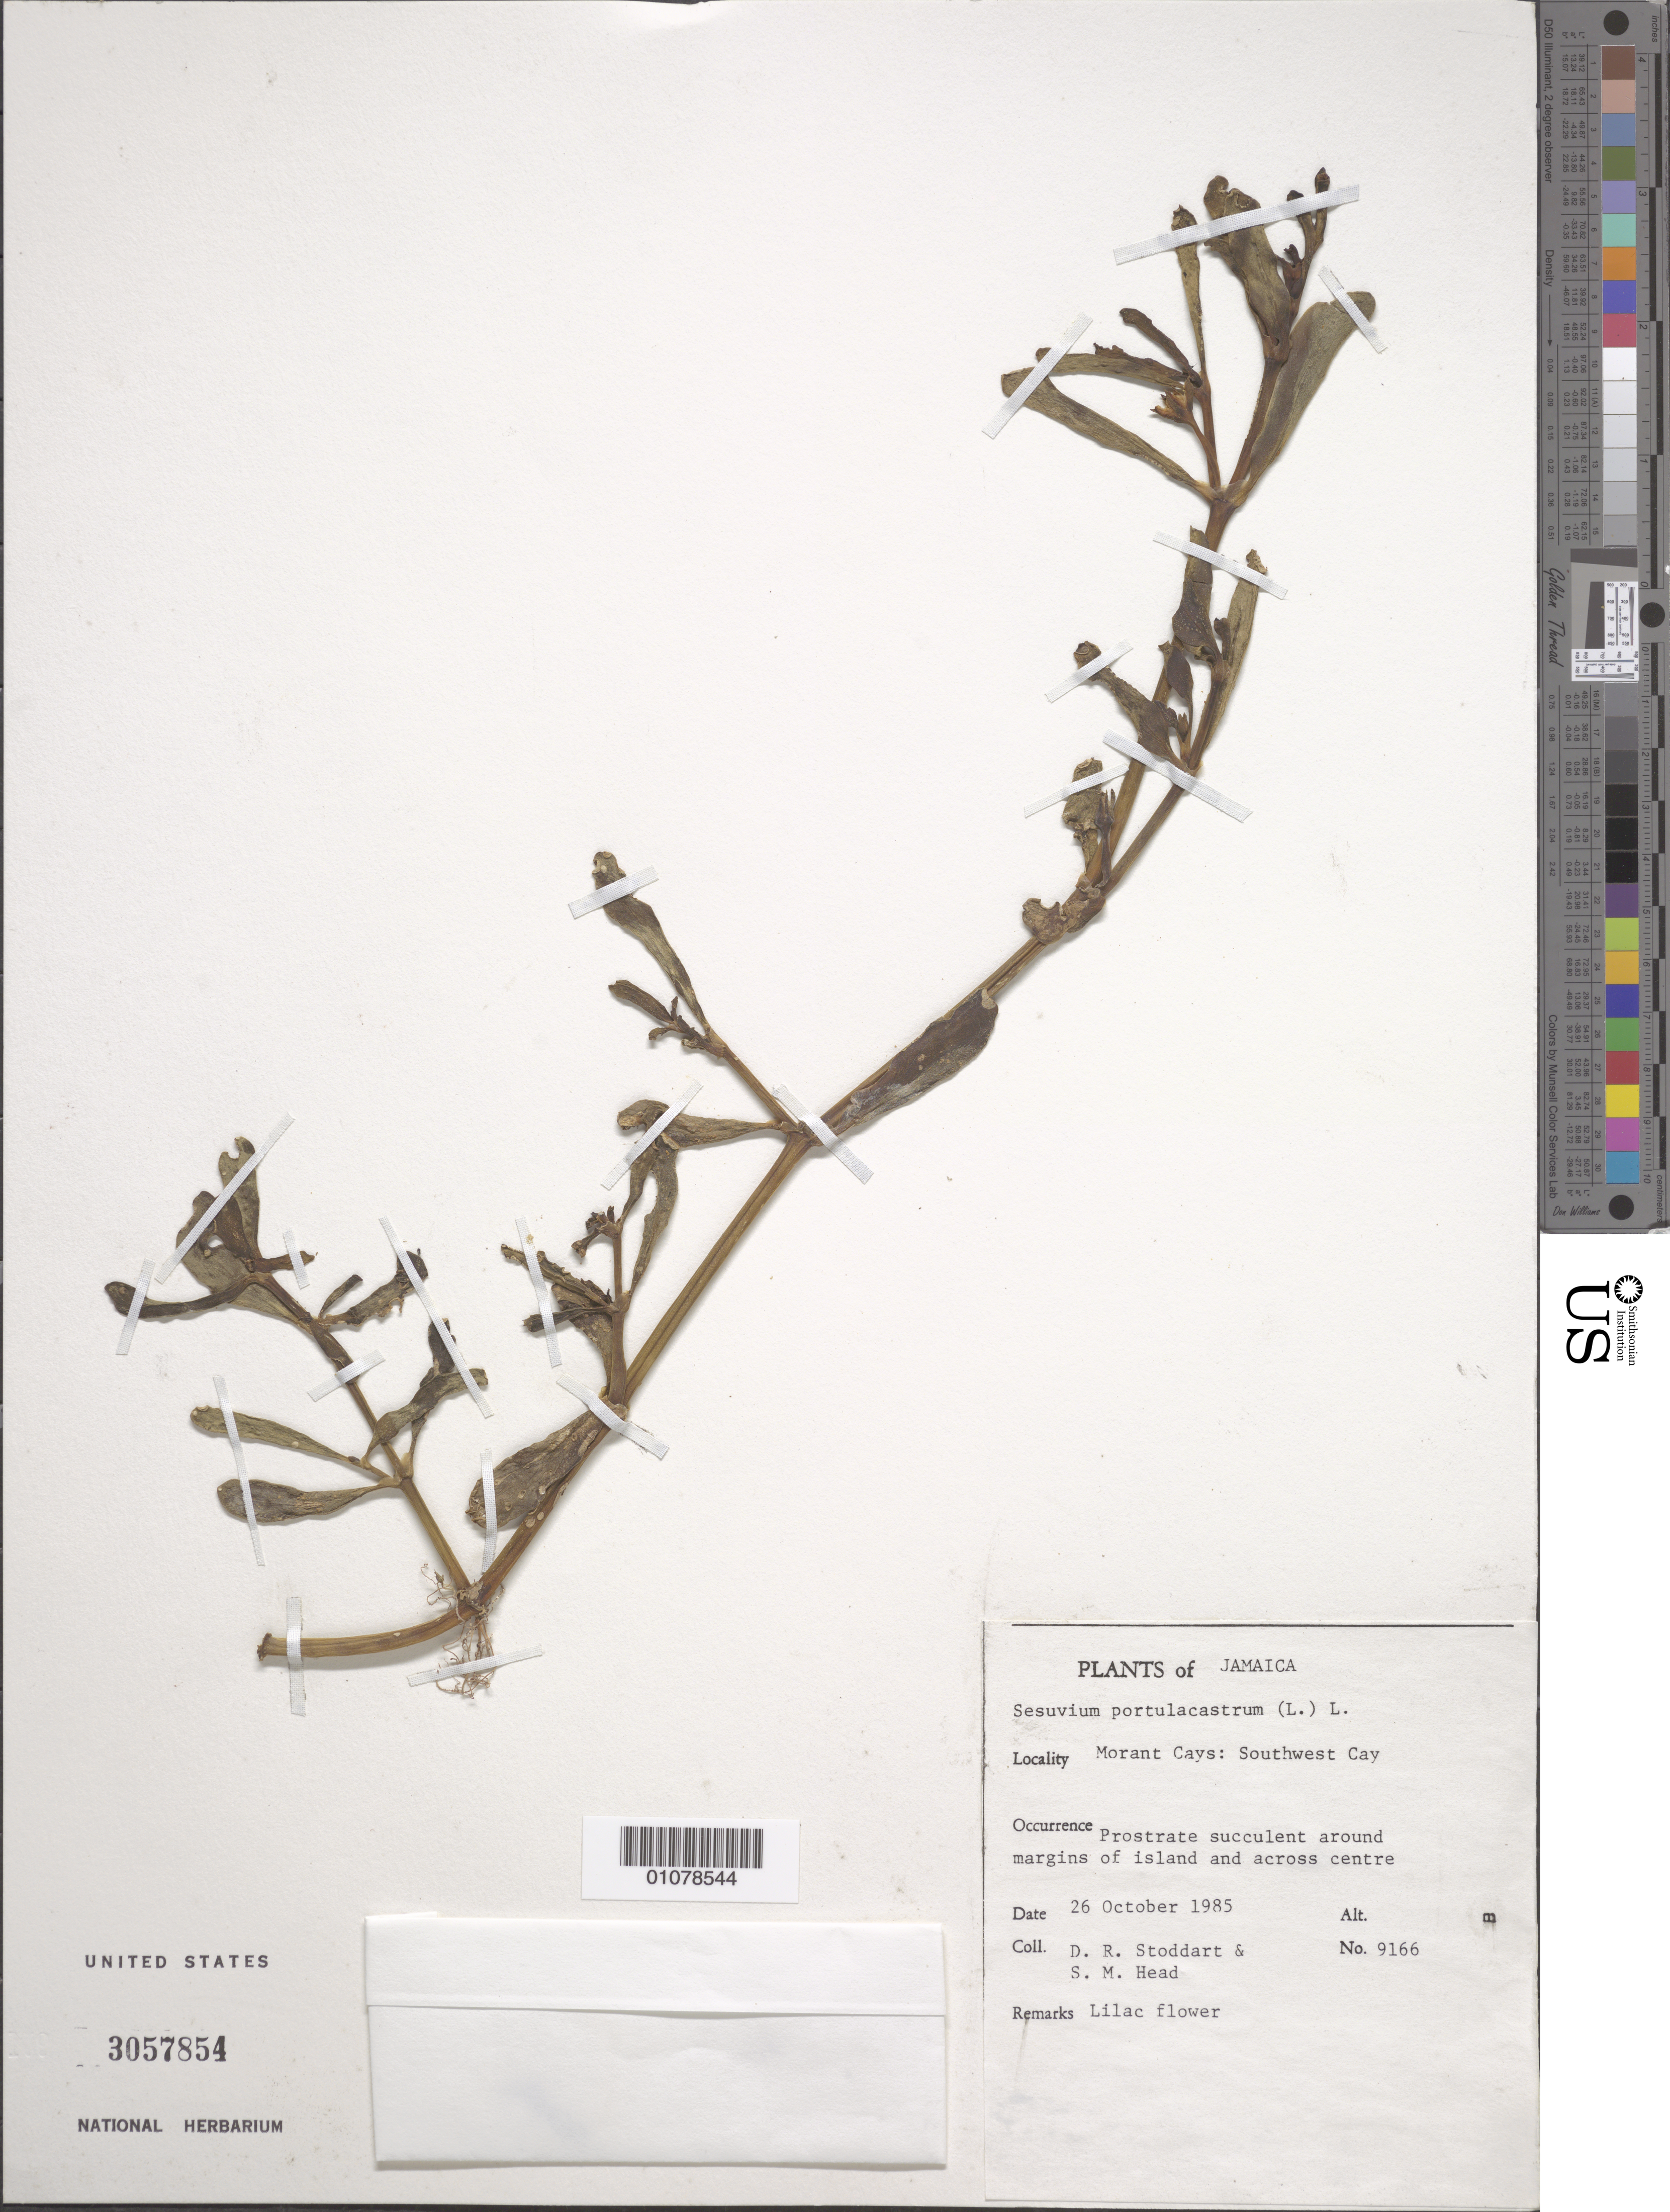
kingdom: Plantae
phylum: Tracheophyta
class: Magnoliopsida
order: Caryophyllales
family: Aizoaceae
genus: Sesuvium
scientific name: Sesuvium portulacastrum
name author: (L.) L.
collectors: D. R. Stoddart & S. Head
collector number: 9166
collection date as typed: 26 Oct 1985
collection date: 1985-10-26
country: Jamaica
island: Jamaica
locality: Morant Cays: Southwest Cay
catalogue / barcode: US 3057854